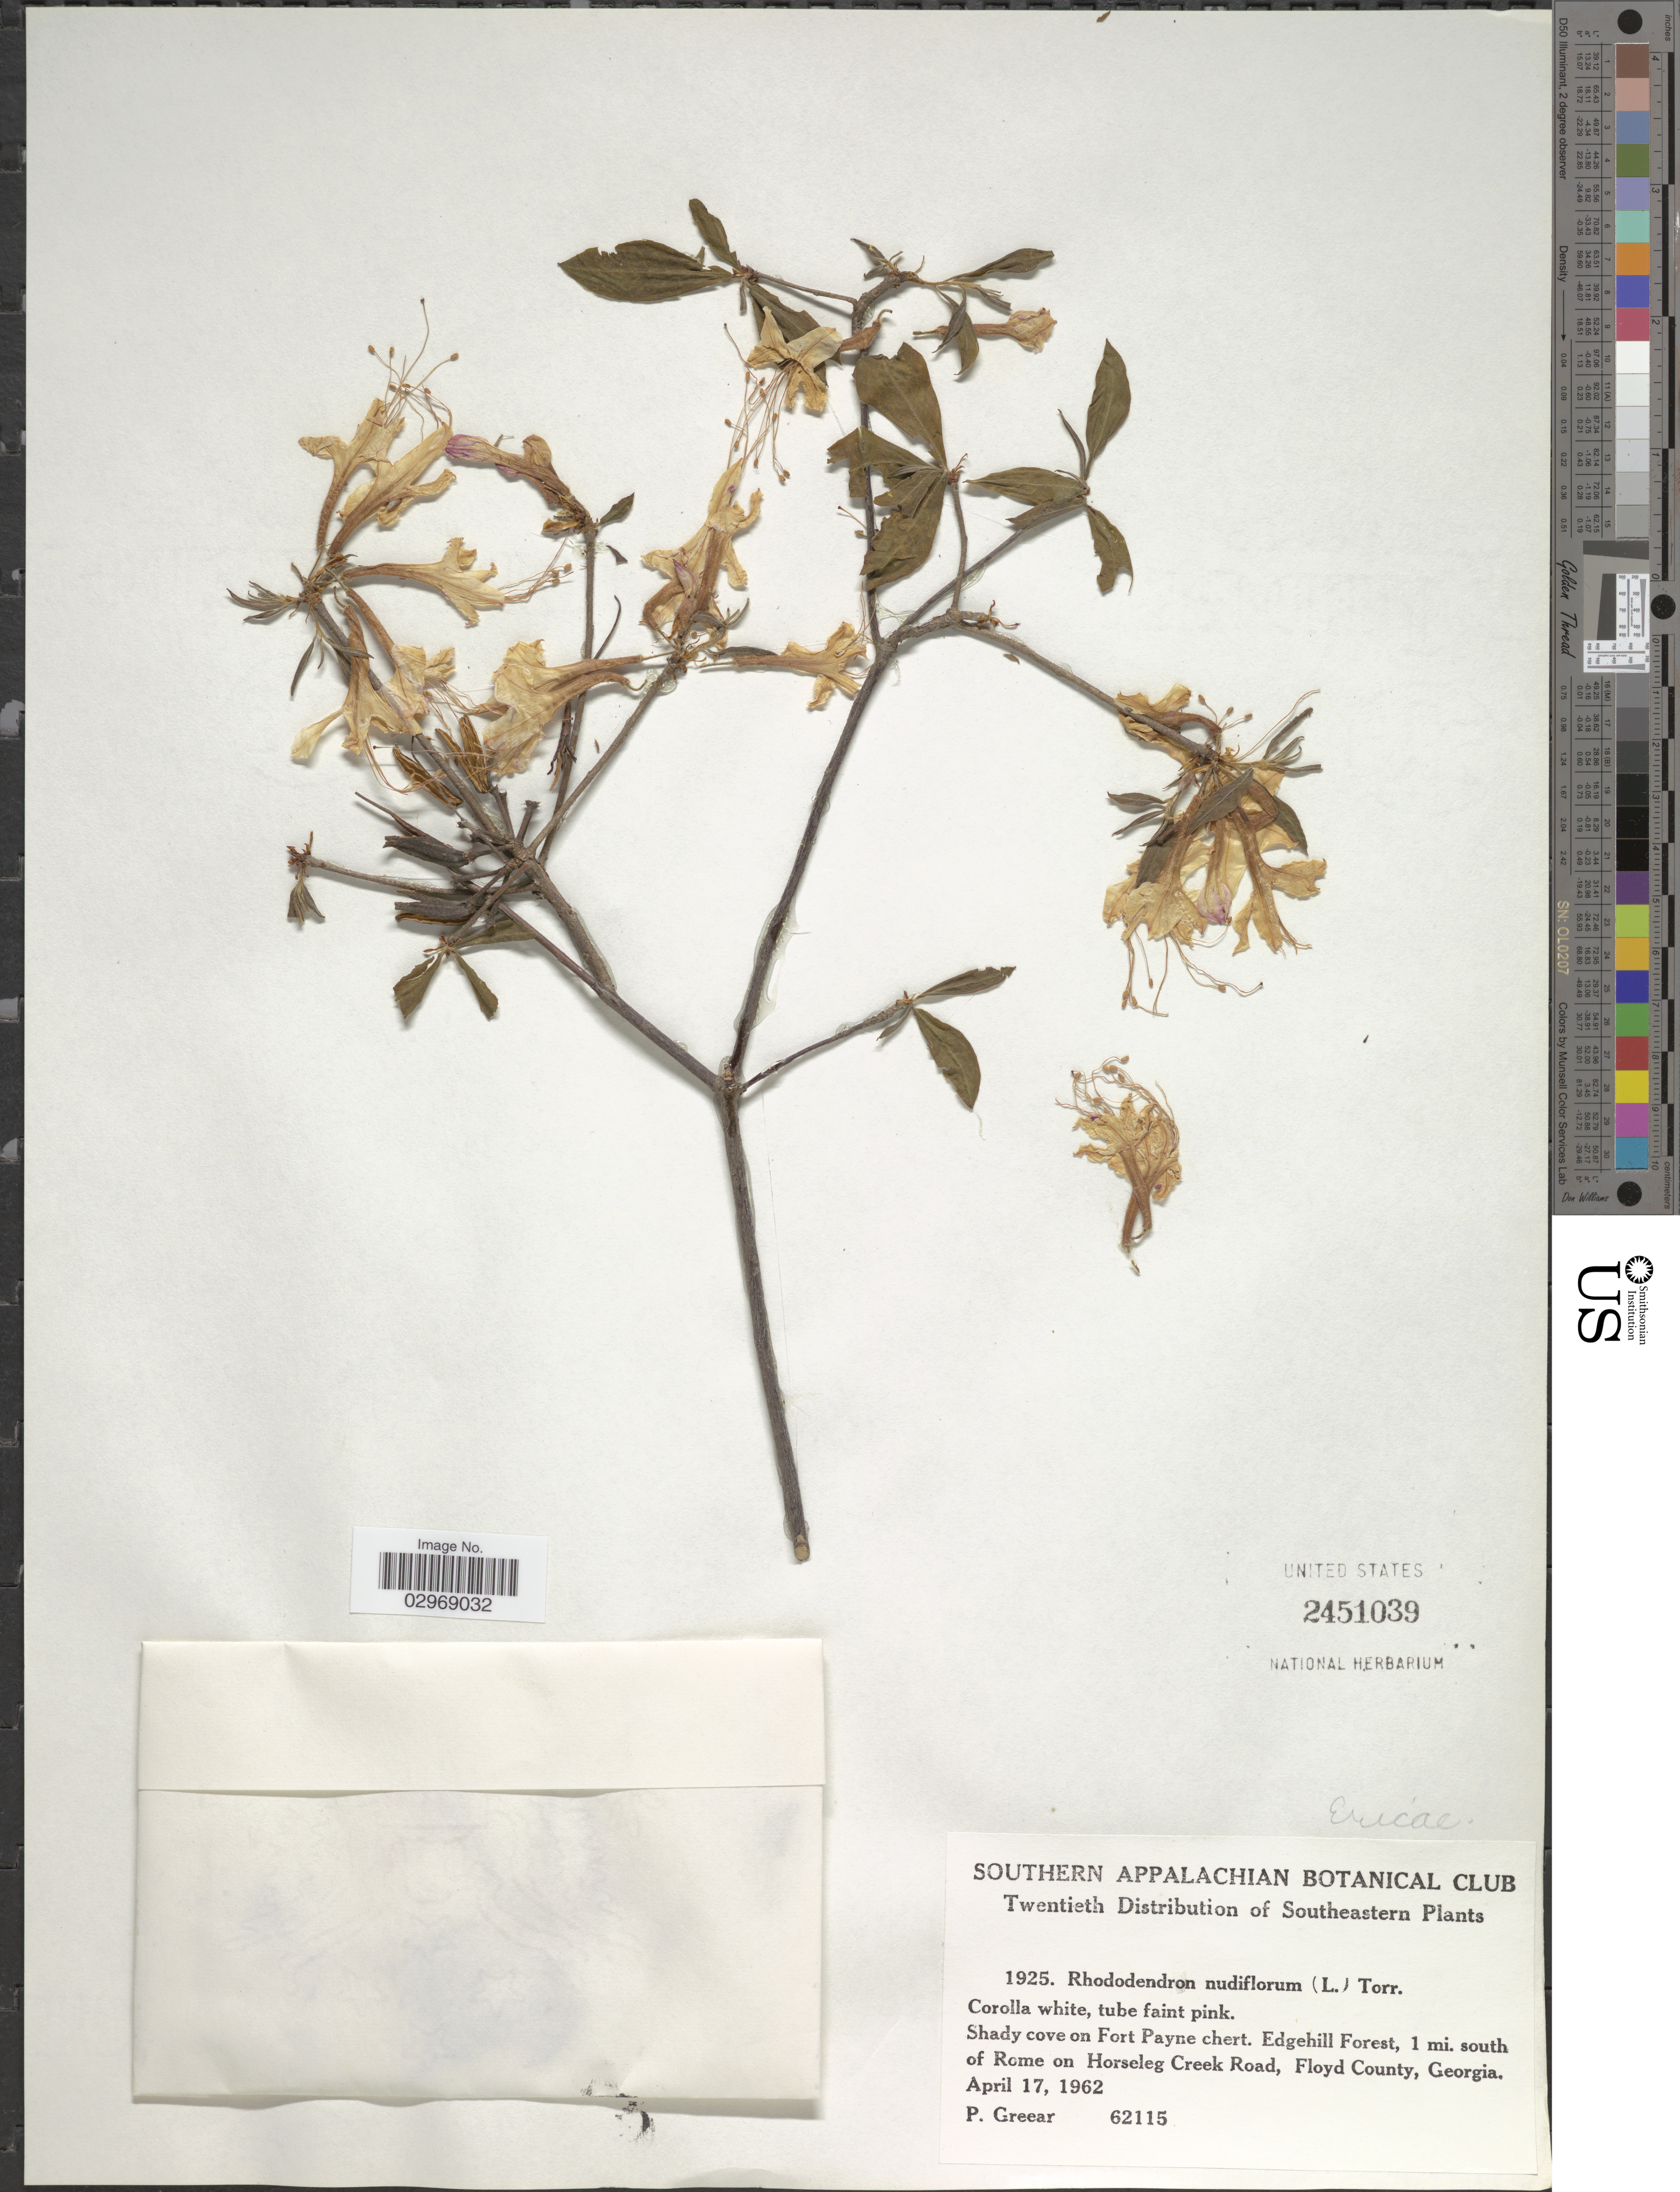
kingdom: Plantae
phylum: Tracheophyta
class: Magnoliopsida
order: Ericales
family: Ericaceae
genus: Rhododendron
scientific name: Rhododendron nudiflorum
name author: Torr.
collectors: P. Greear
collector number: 62115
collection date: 1962-04-17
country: United States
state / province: Georgia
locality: Southeastern. Shady cove on Fort Payne chert. Edgehill Forest, 1 mi. south of Rome on Horseleg Creek Road, Floyd County, Georgia.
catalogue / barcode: US 2451039